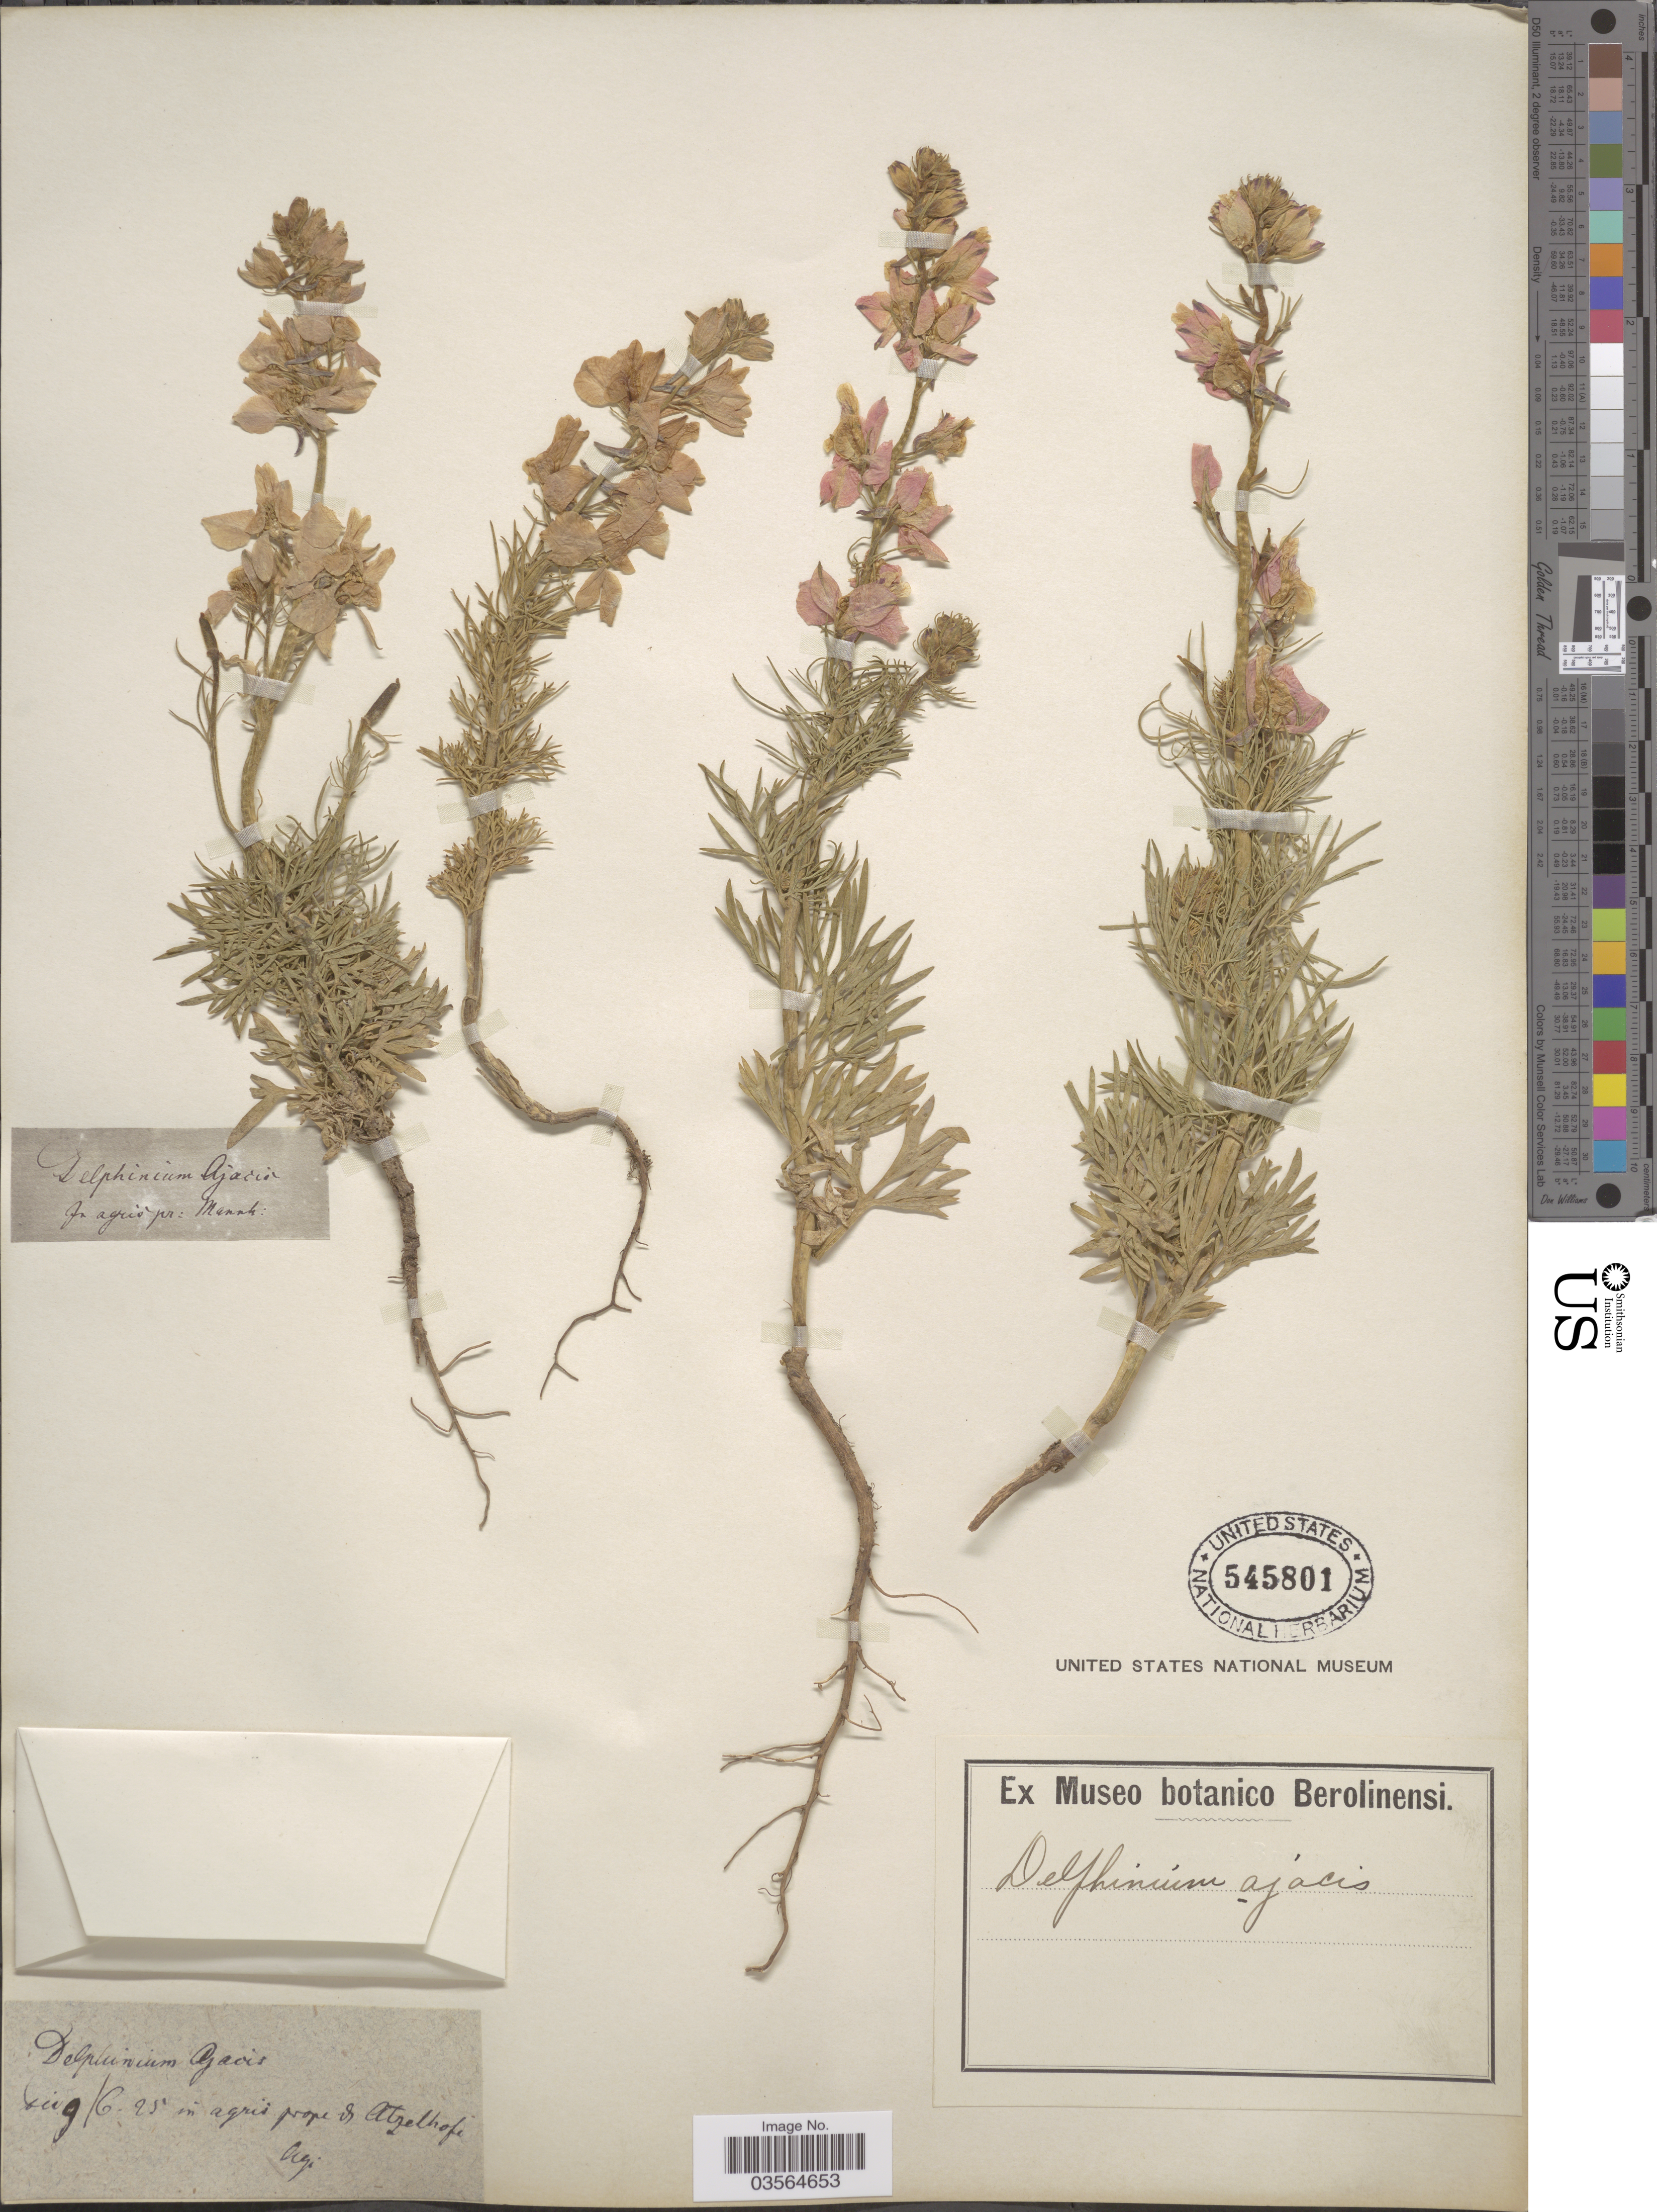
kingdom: Plantae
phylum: Tracheophyta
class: Magnoliopsida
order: Ranunculales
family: Ranunculaceae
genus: Delphinium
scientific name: Delphinium ajacis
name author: L.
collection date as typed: Transcribed d/m/y: 9/6/95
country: Belgium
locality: In agris prope de Atzelhofé.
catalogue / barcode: US 545801